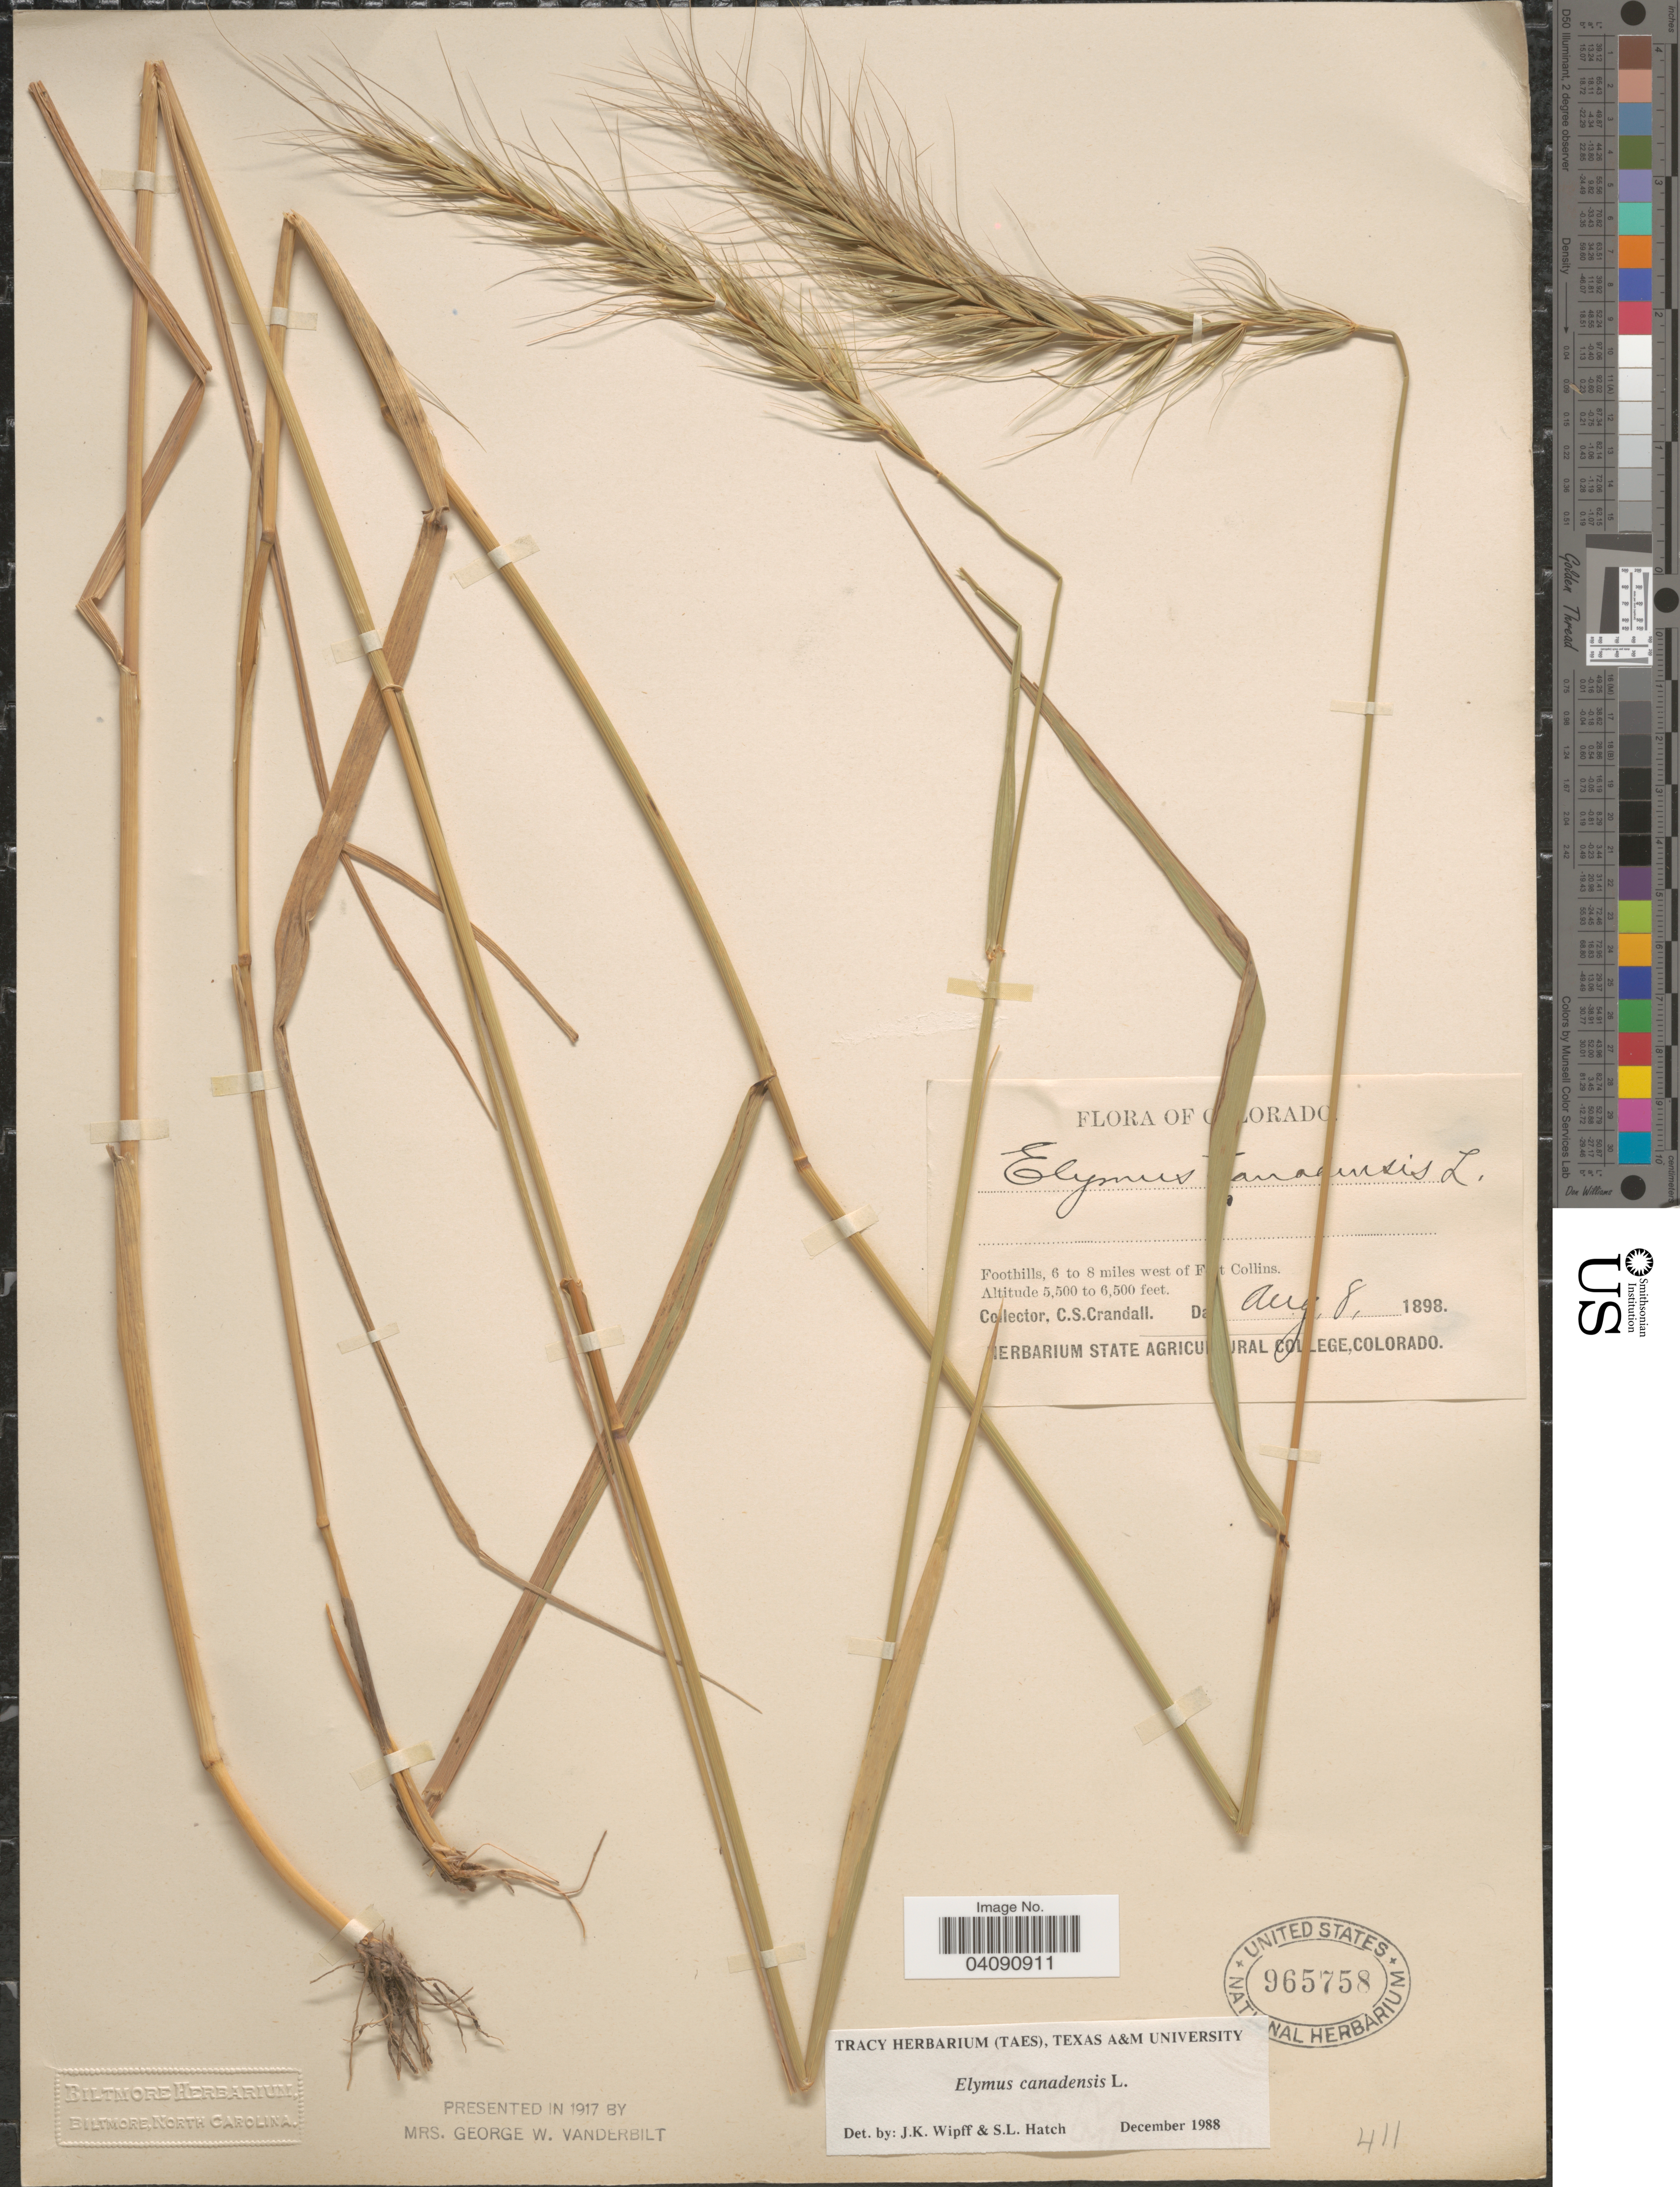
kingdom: Plantae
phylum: Tracheophyta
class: Liliopsida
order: Poales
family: Poaceae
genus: Elymus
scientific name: Elymus canadensis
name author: L.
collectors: C. Crandall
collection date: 1898-08-08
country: United States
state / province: Colorado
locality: Foothills, 6 to 8 miles west of Fort Collins.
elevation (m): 1676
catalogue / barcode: US 965758